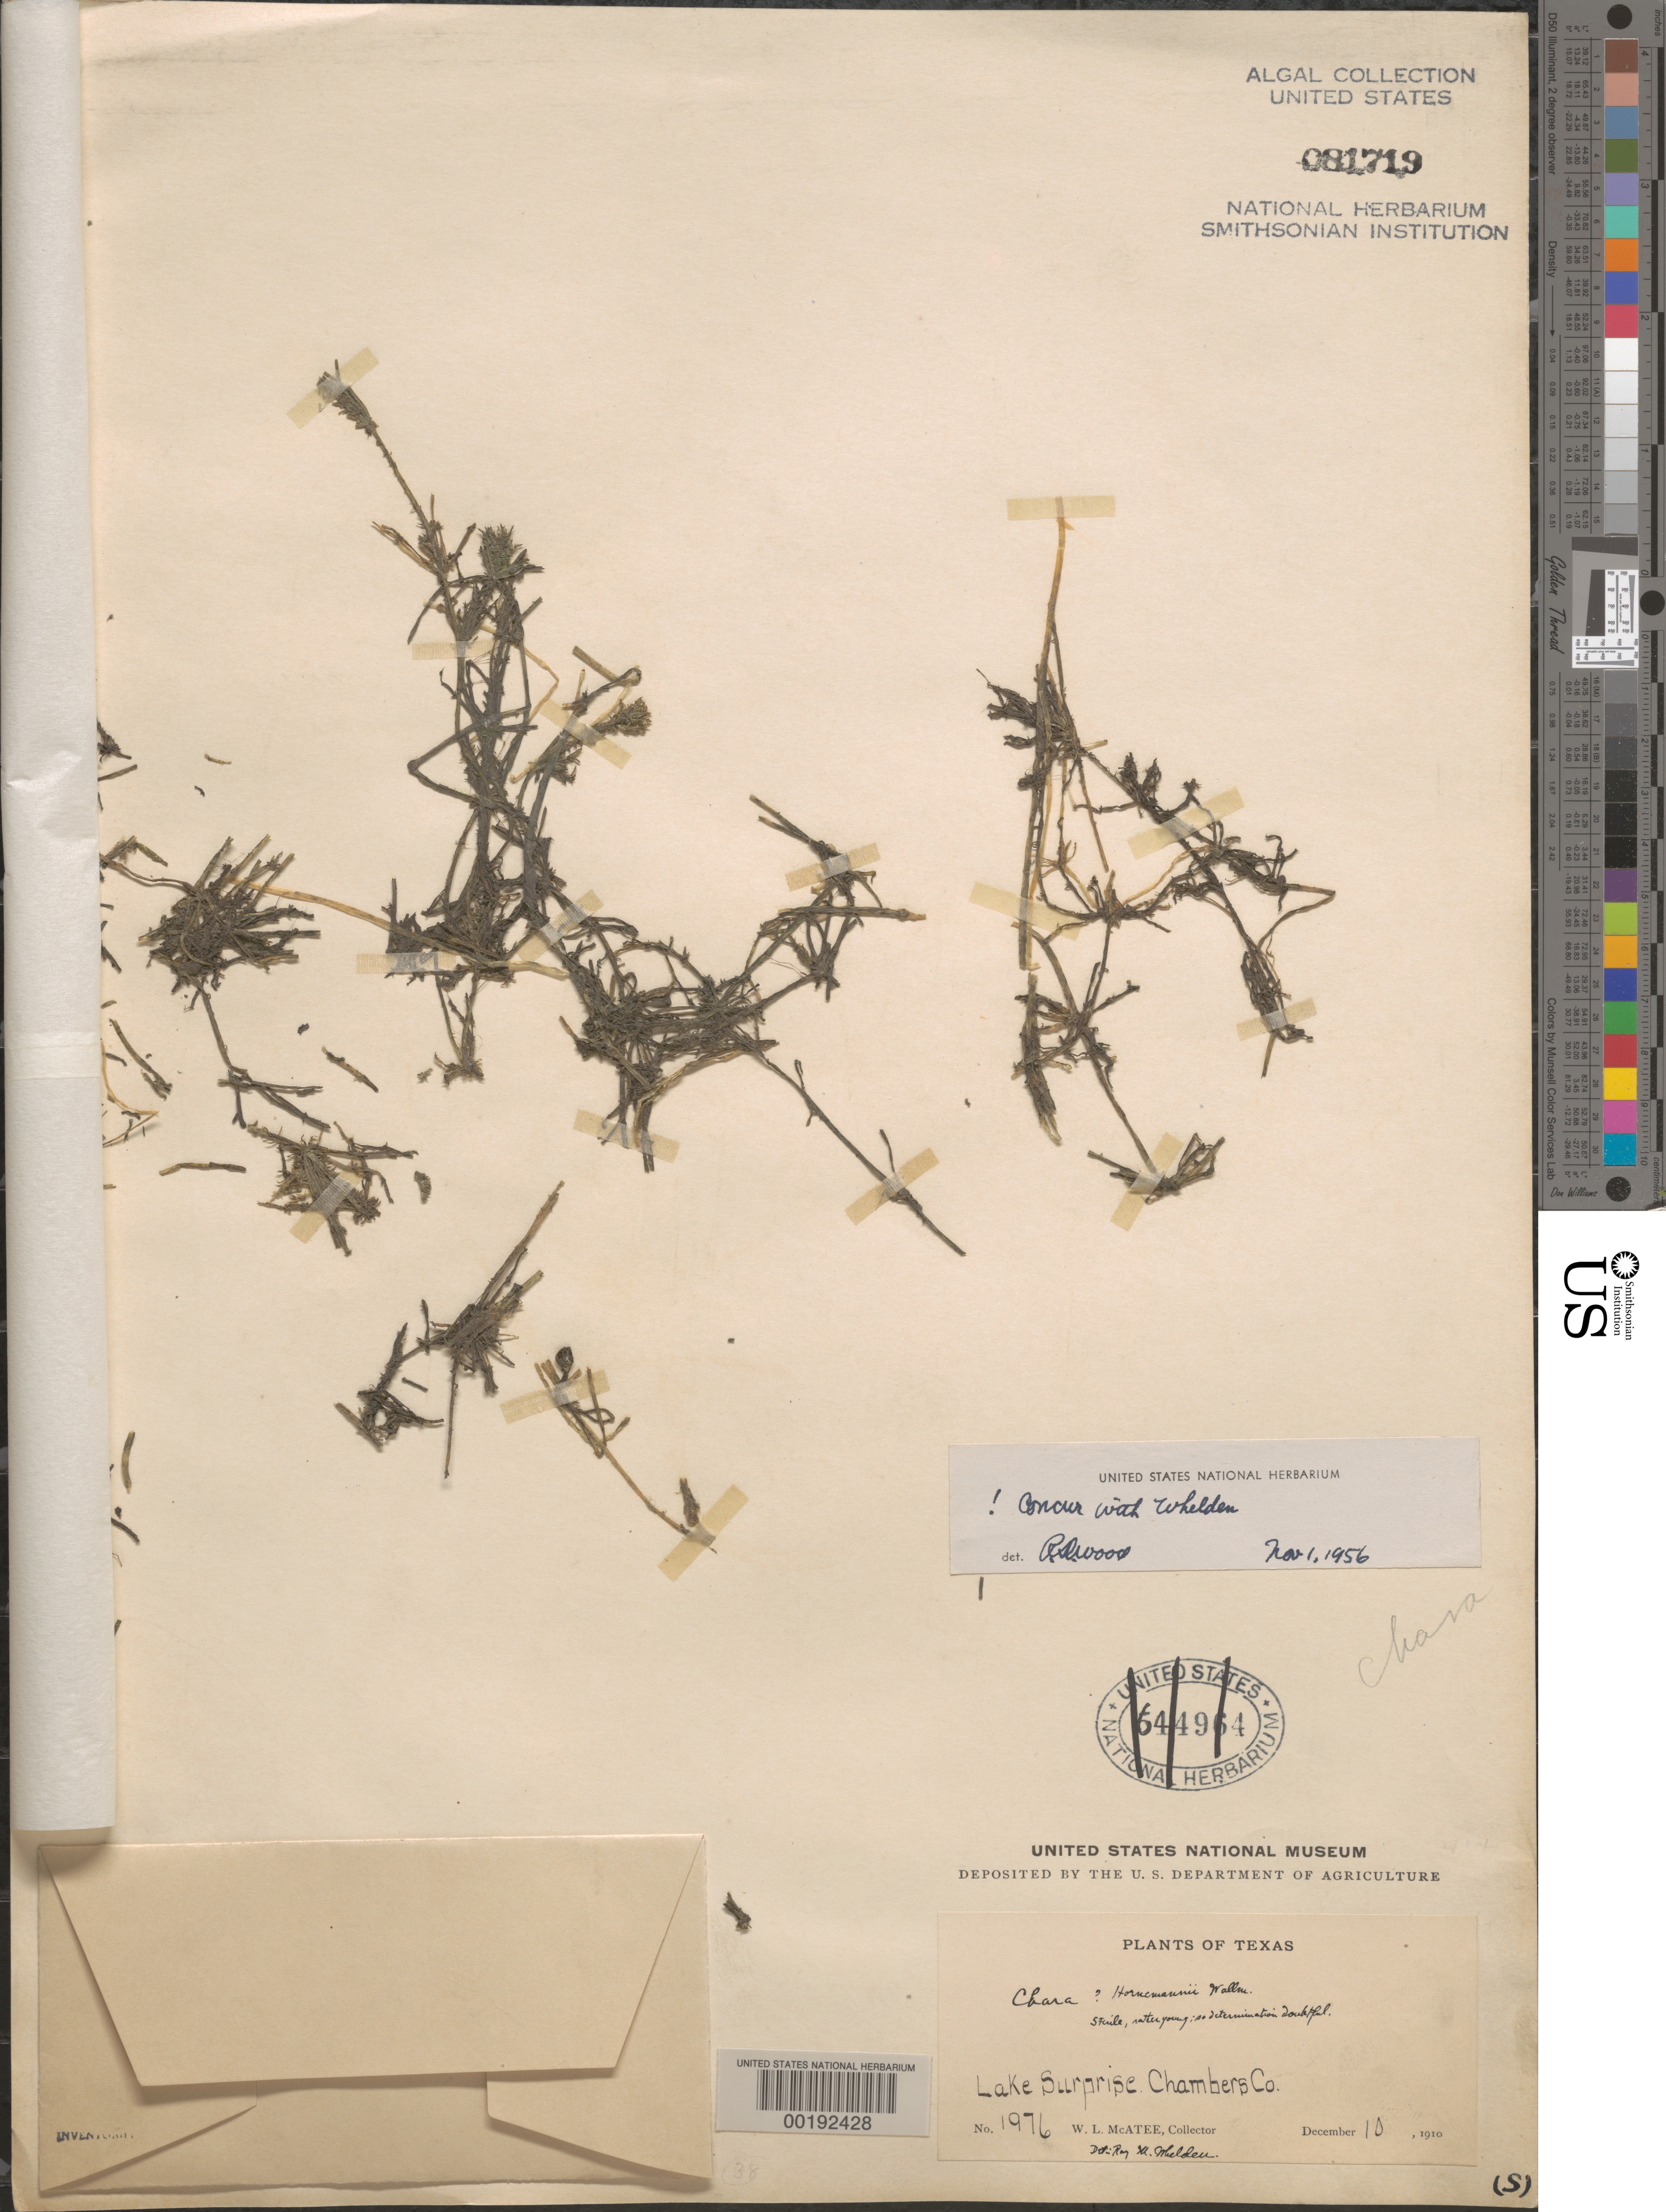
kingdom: Plantae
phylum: Charophyta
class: Charophyceae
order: Charales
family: Characeae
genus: Chara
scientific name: Chara hornemannii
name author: Wallman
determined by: Wood, R. D.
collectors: W. McAtee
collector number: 1976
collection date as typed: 10 Dec 1910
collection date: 1910-12-10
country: United States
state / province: Texas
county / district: Chambers County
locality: Lake Surprise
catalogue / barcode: US 81719